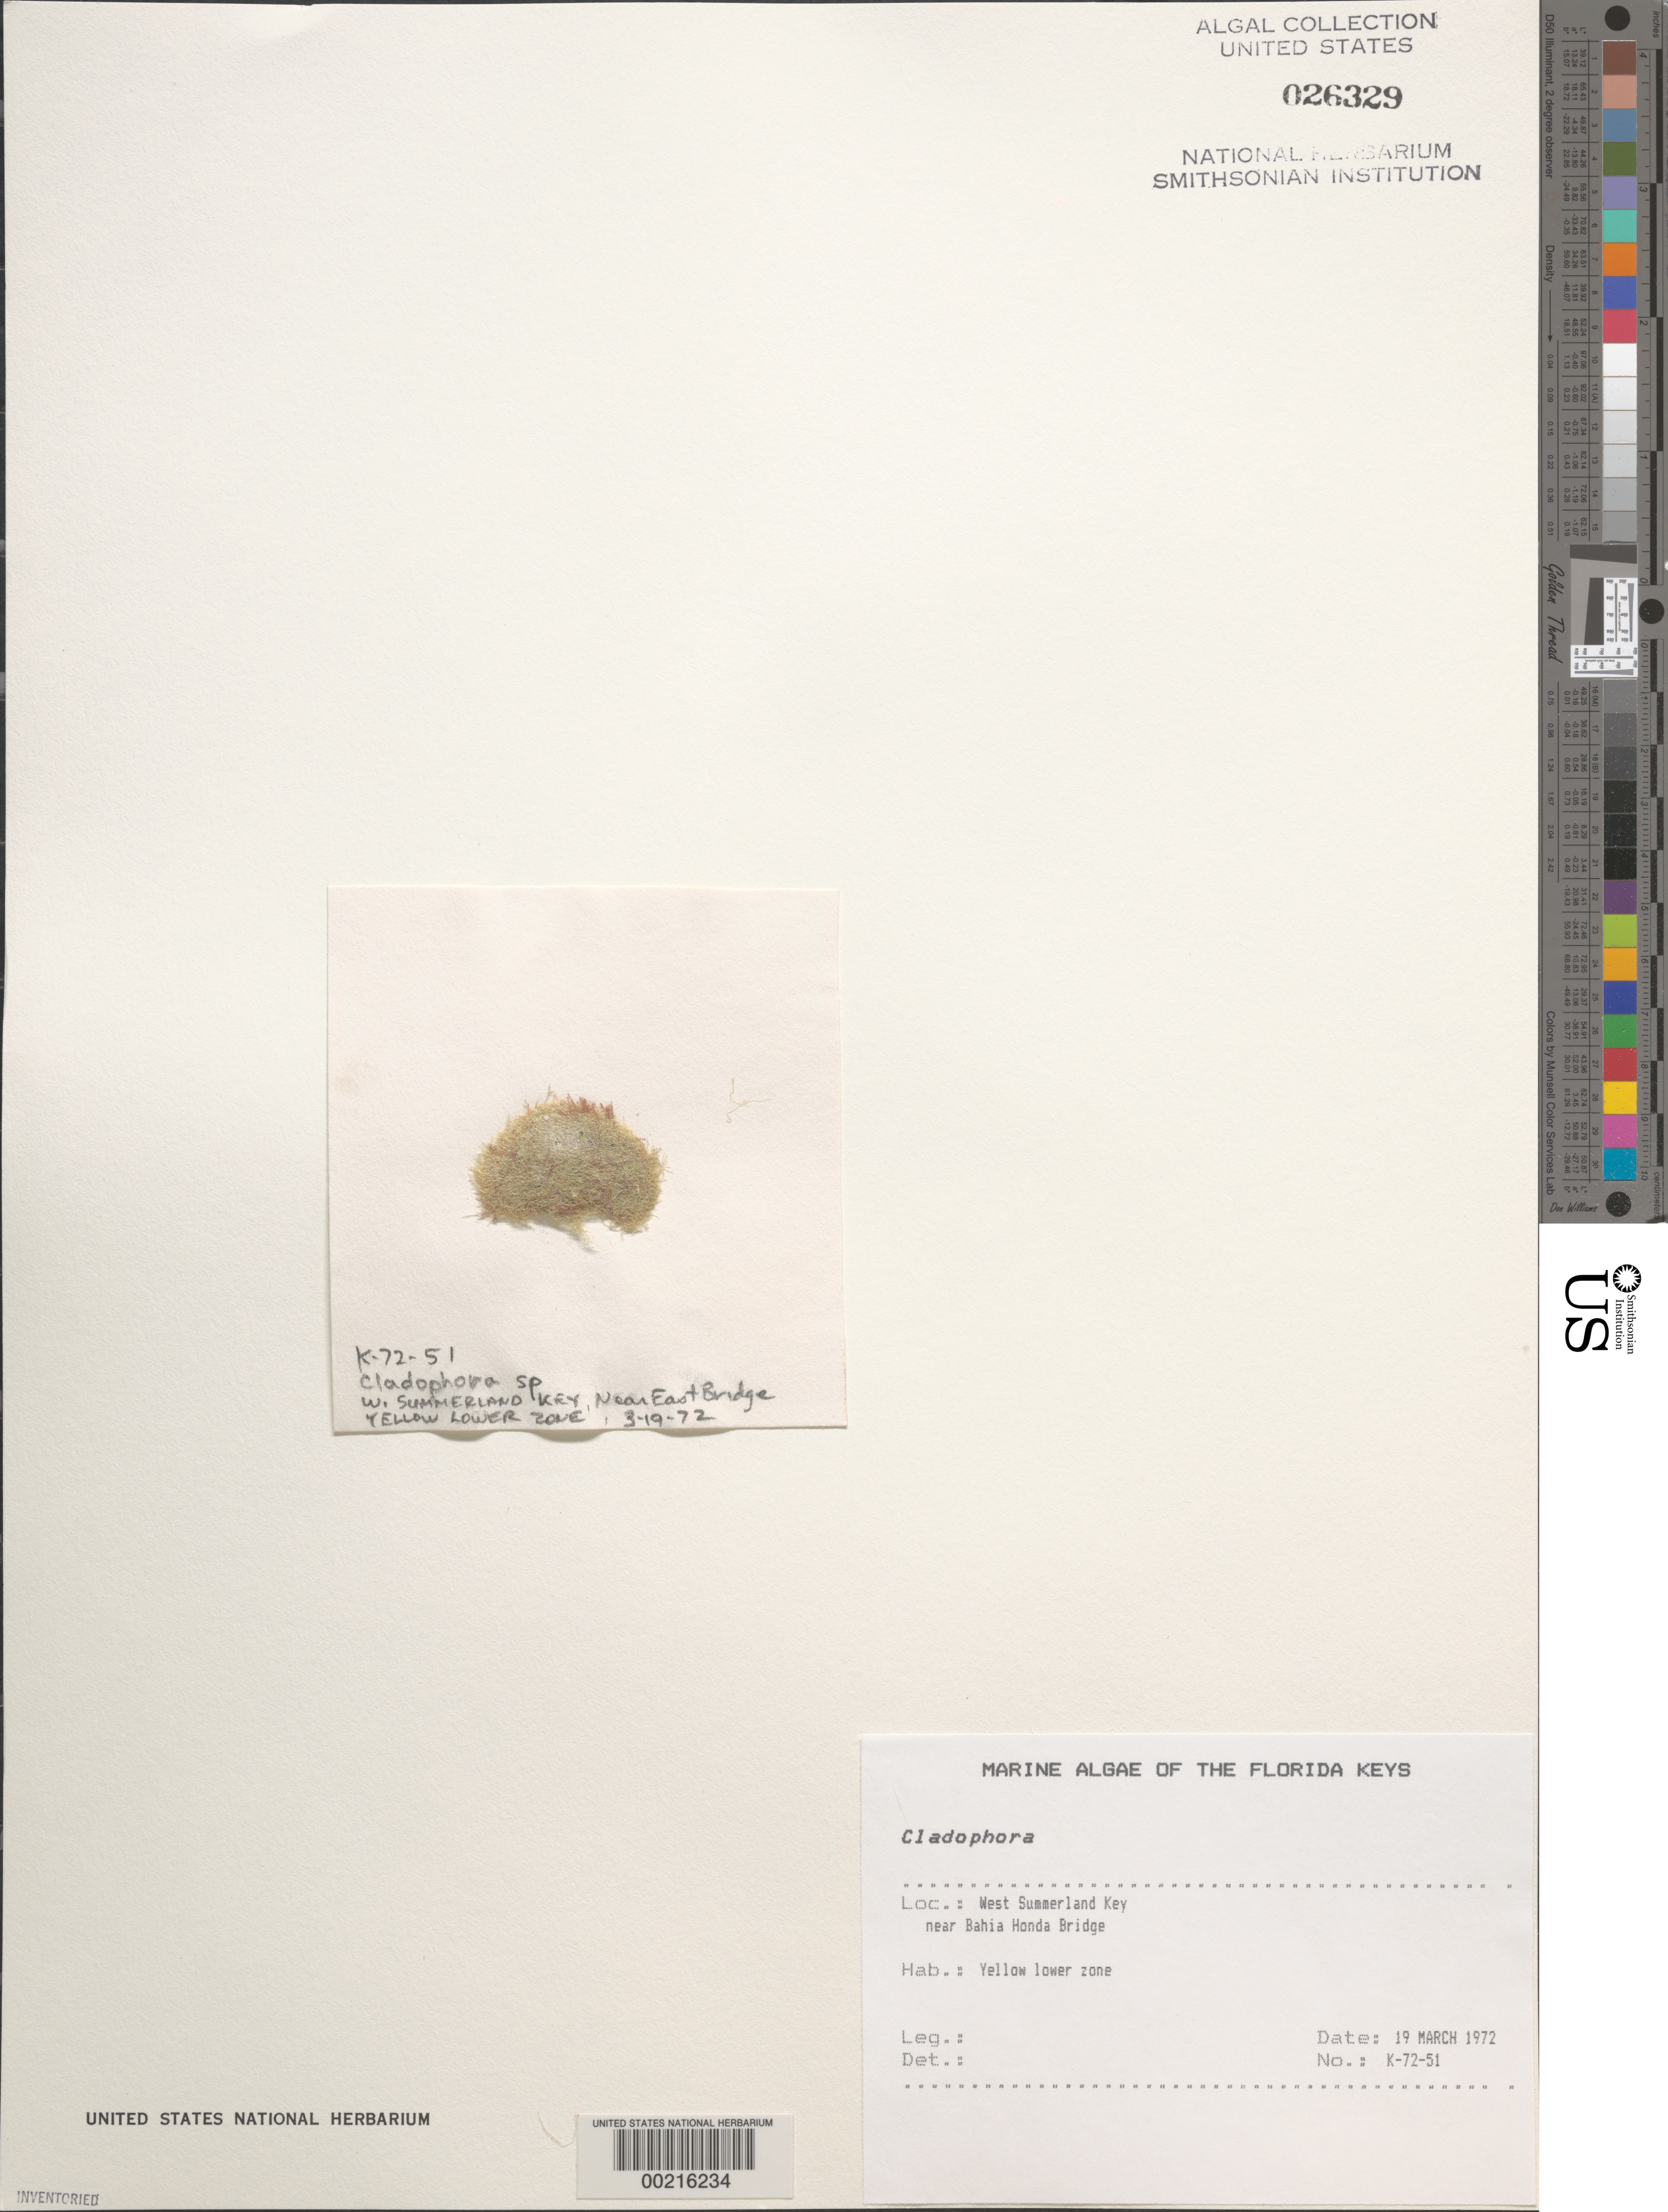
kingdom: Plantae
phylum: Chlorophyta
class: Ulvophyceae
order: Cladophorales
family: Cladophoraceae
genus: Cladophora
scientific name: Cladophora sp.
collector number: K-72-51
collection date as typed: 19 Mar 1972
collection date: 1972-03-19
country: United States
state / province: Florida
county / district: Monroe County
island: West Summerland Key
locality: Near Bahia Honda Bridge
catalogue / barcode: US 26329